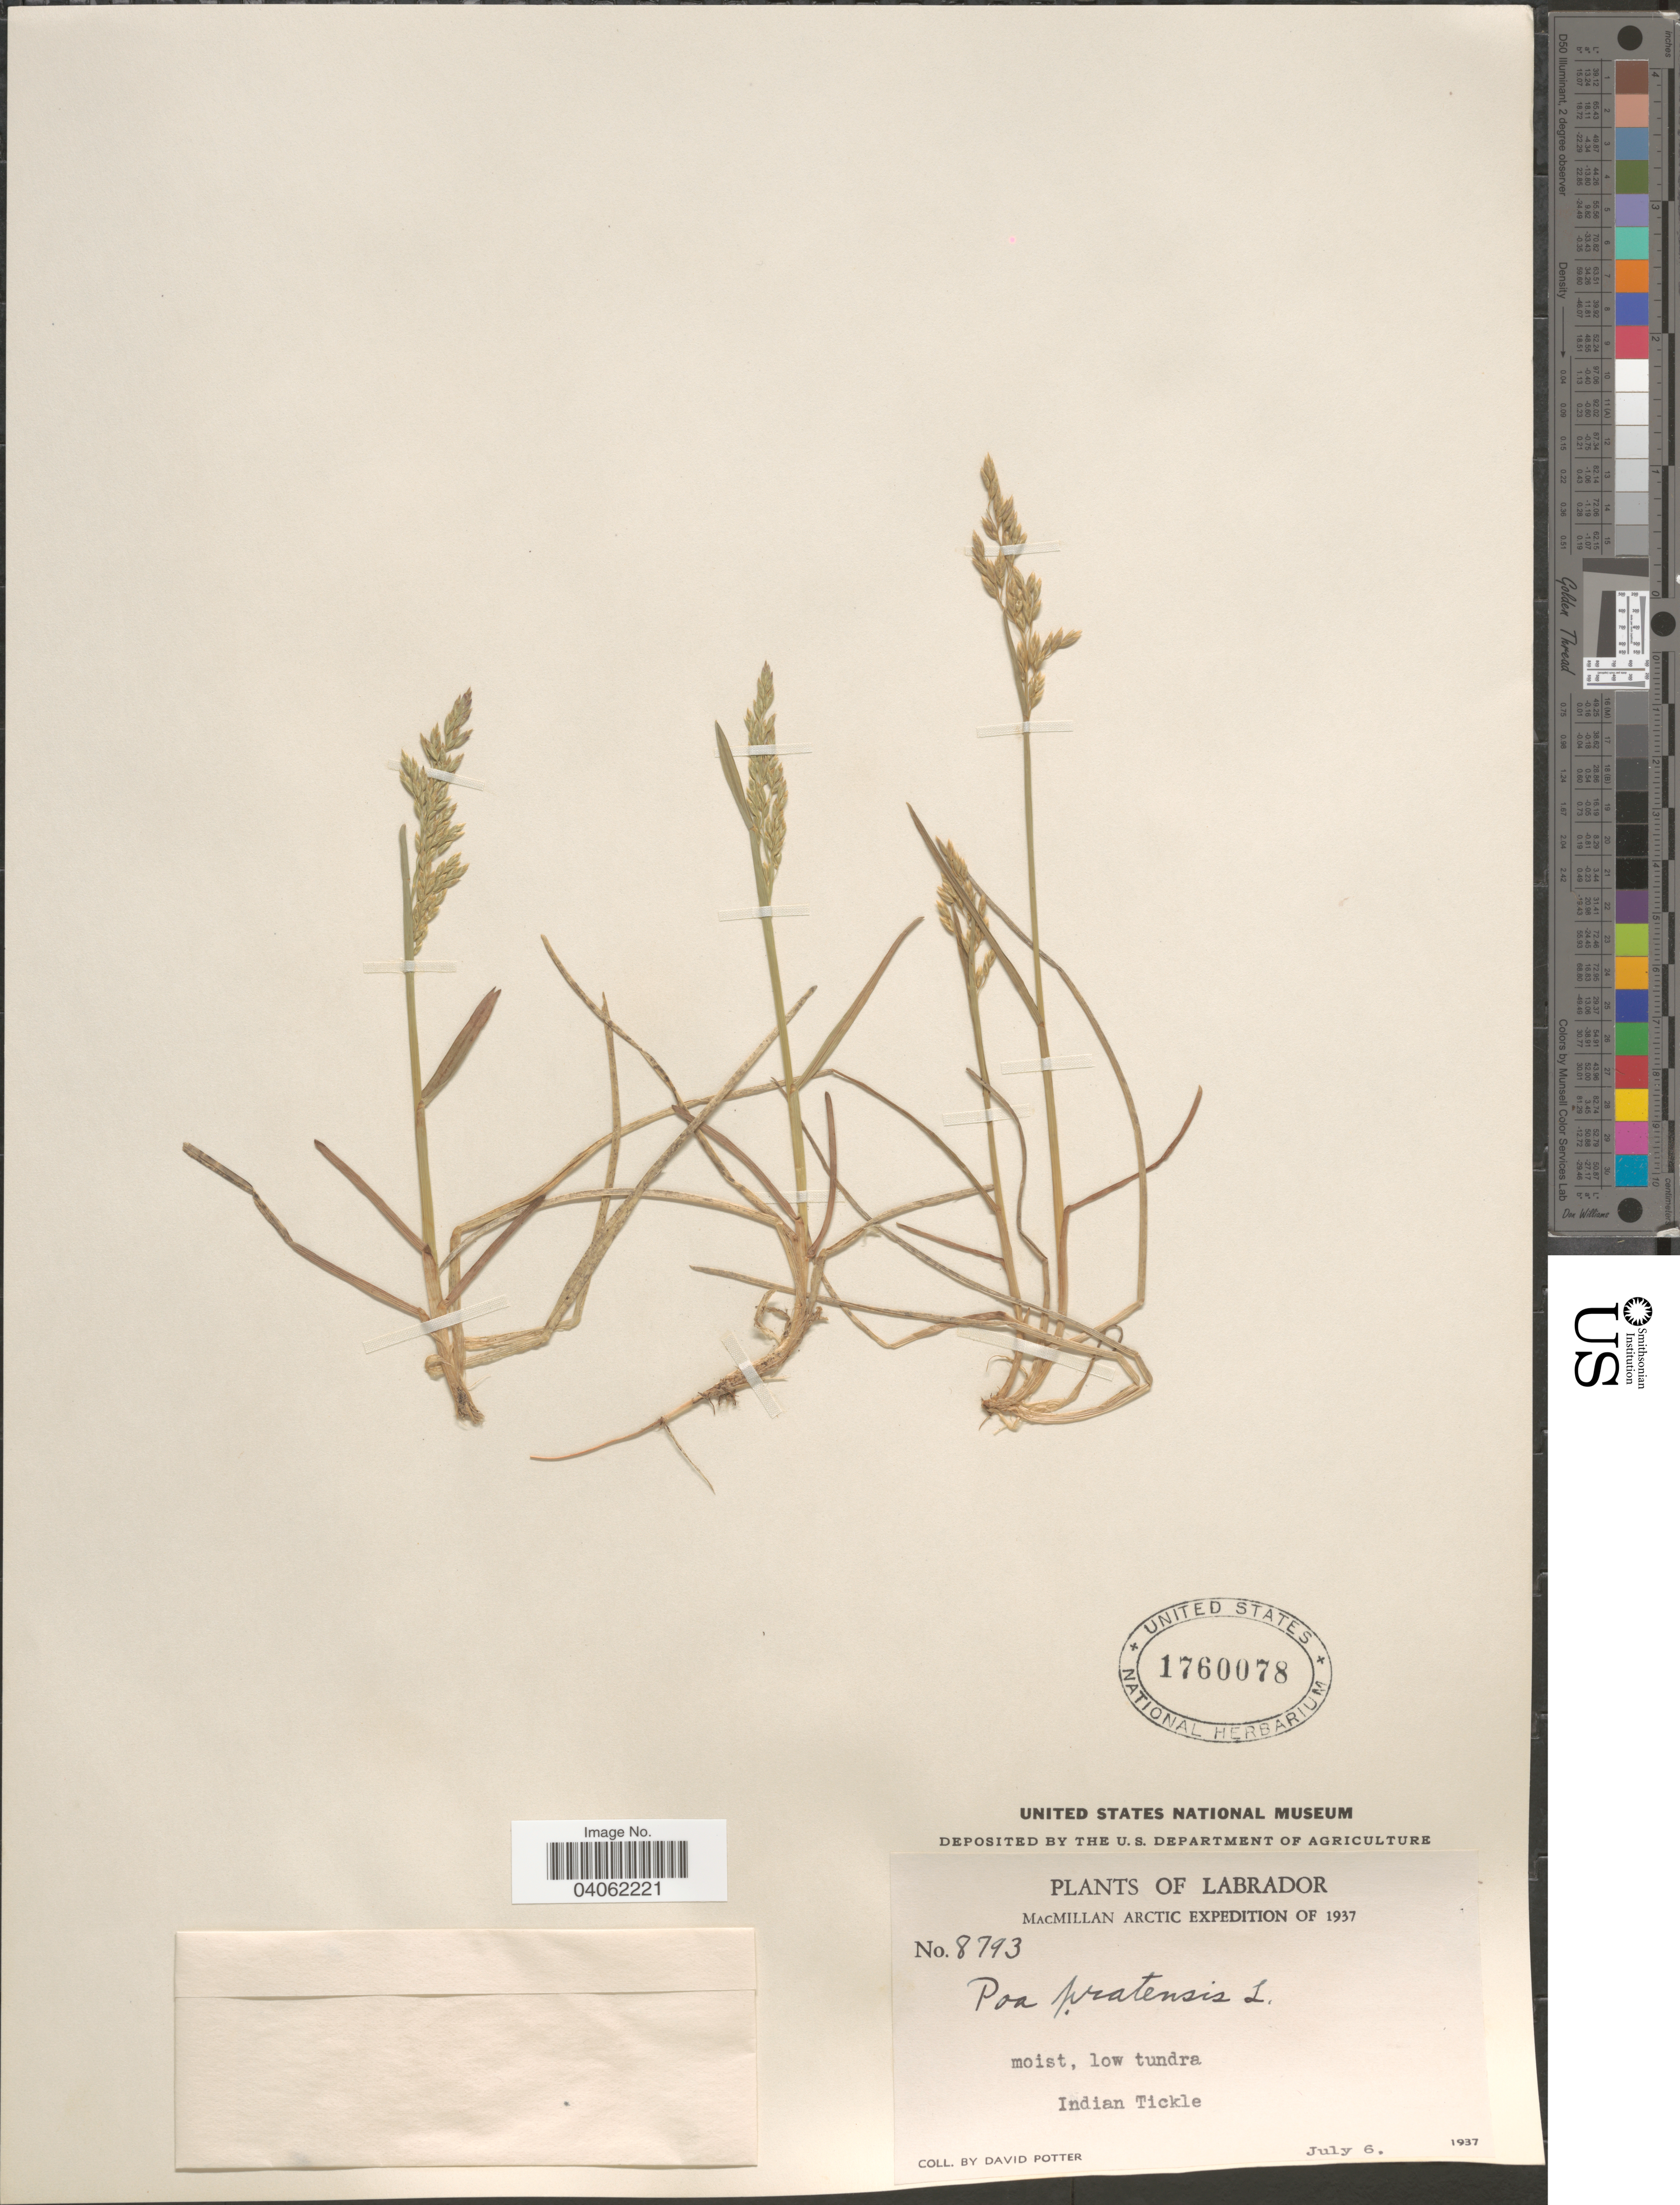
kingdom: Plantae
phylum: Tracheophyta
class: Liliopsida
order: Poales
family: Poaceae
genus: Poa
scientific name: Poa pratensis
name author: L.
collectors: D. Potter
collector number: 8793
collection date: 1937-07-06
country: Canada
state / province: Newfoundland and Labrador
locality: Labrador. Indian Tickle.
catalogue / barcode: US 1760078